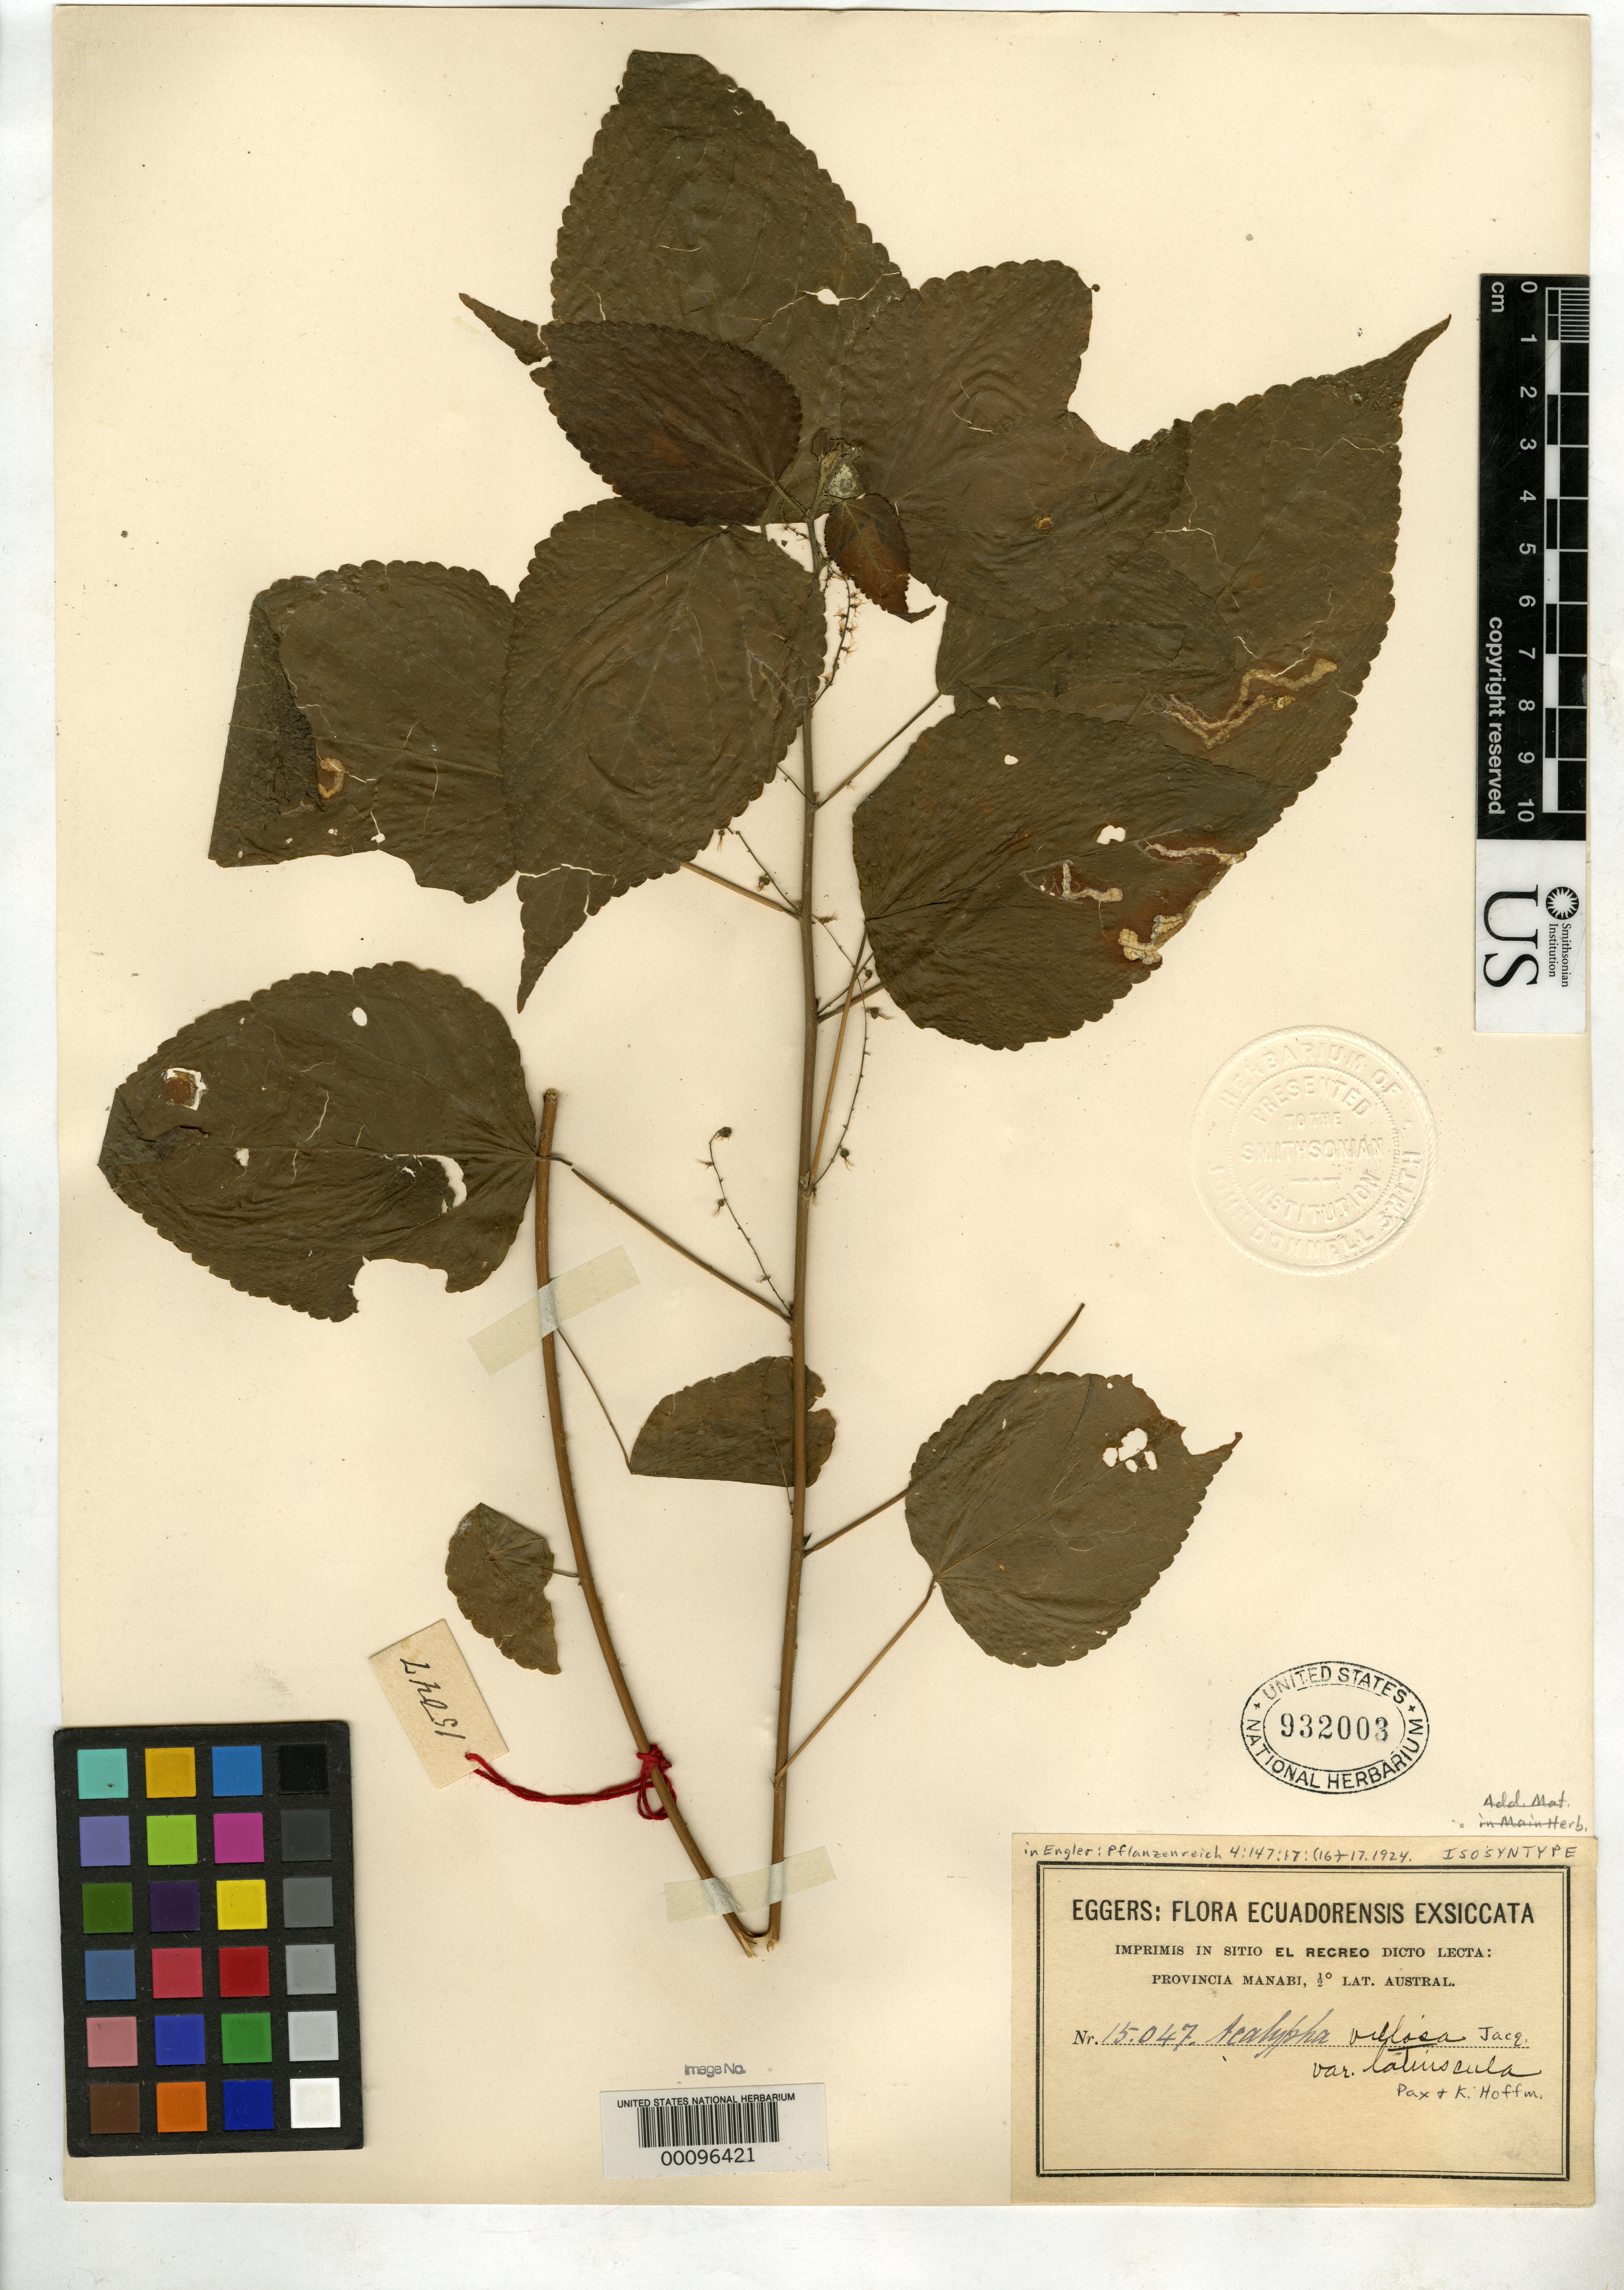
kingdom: Plantae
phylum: Tracheophyta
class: Magnoliopsida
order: Malpighiales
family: Euphorbiaceae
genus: Acalypha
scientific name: Acalypha villosa var. latiuscula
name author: Pax & K. Hoffm. in Engl.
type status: Isosyntype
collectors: H. F. A. von Eggers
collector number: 15047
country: Ecuador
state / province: Manabí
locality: Hacienda El Recreo.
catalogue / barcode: US 932003